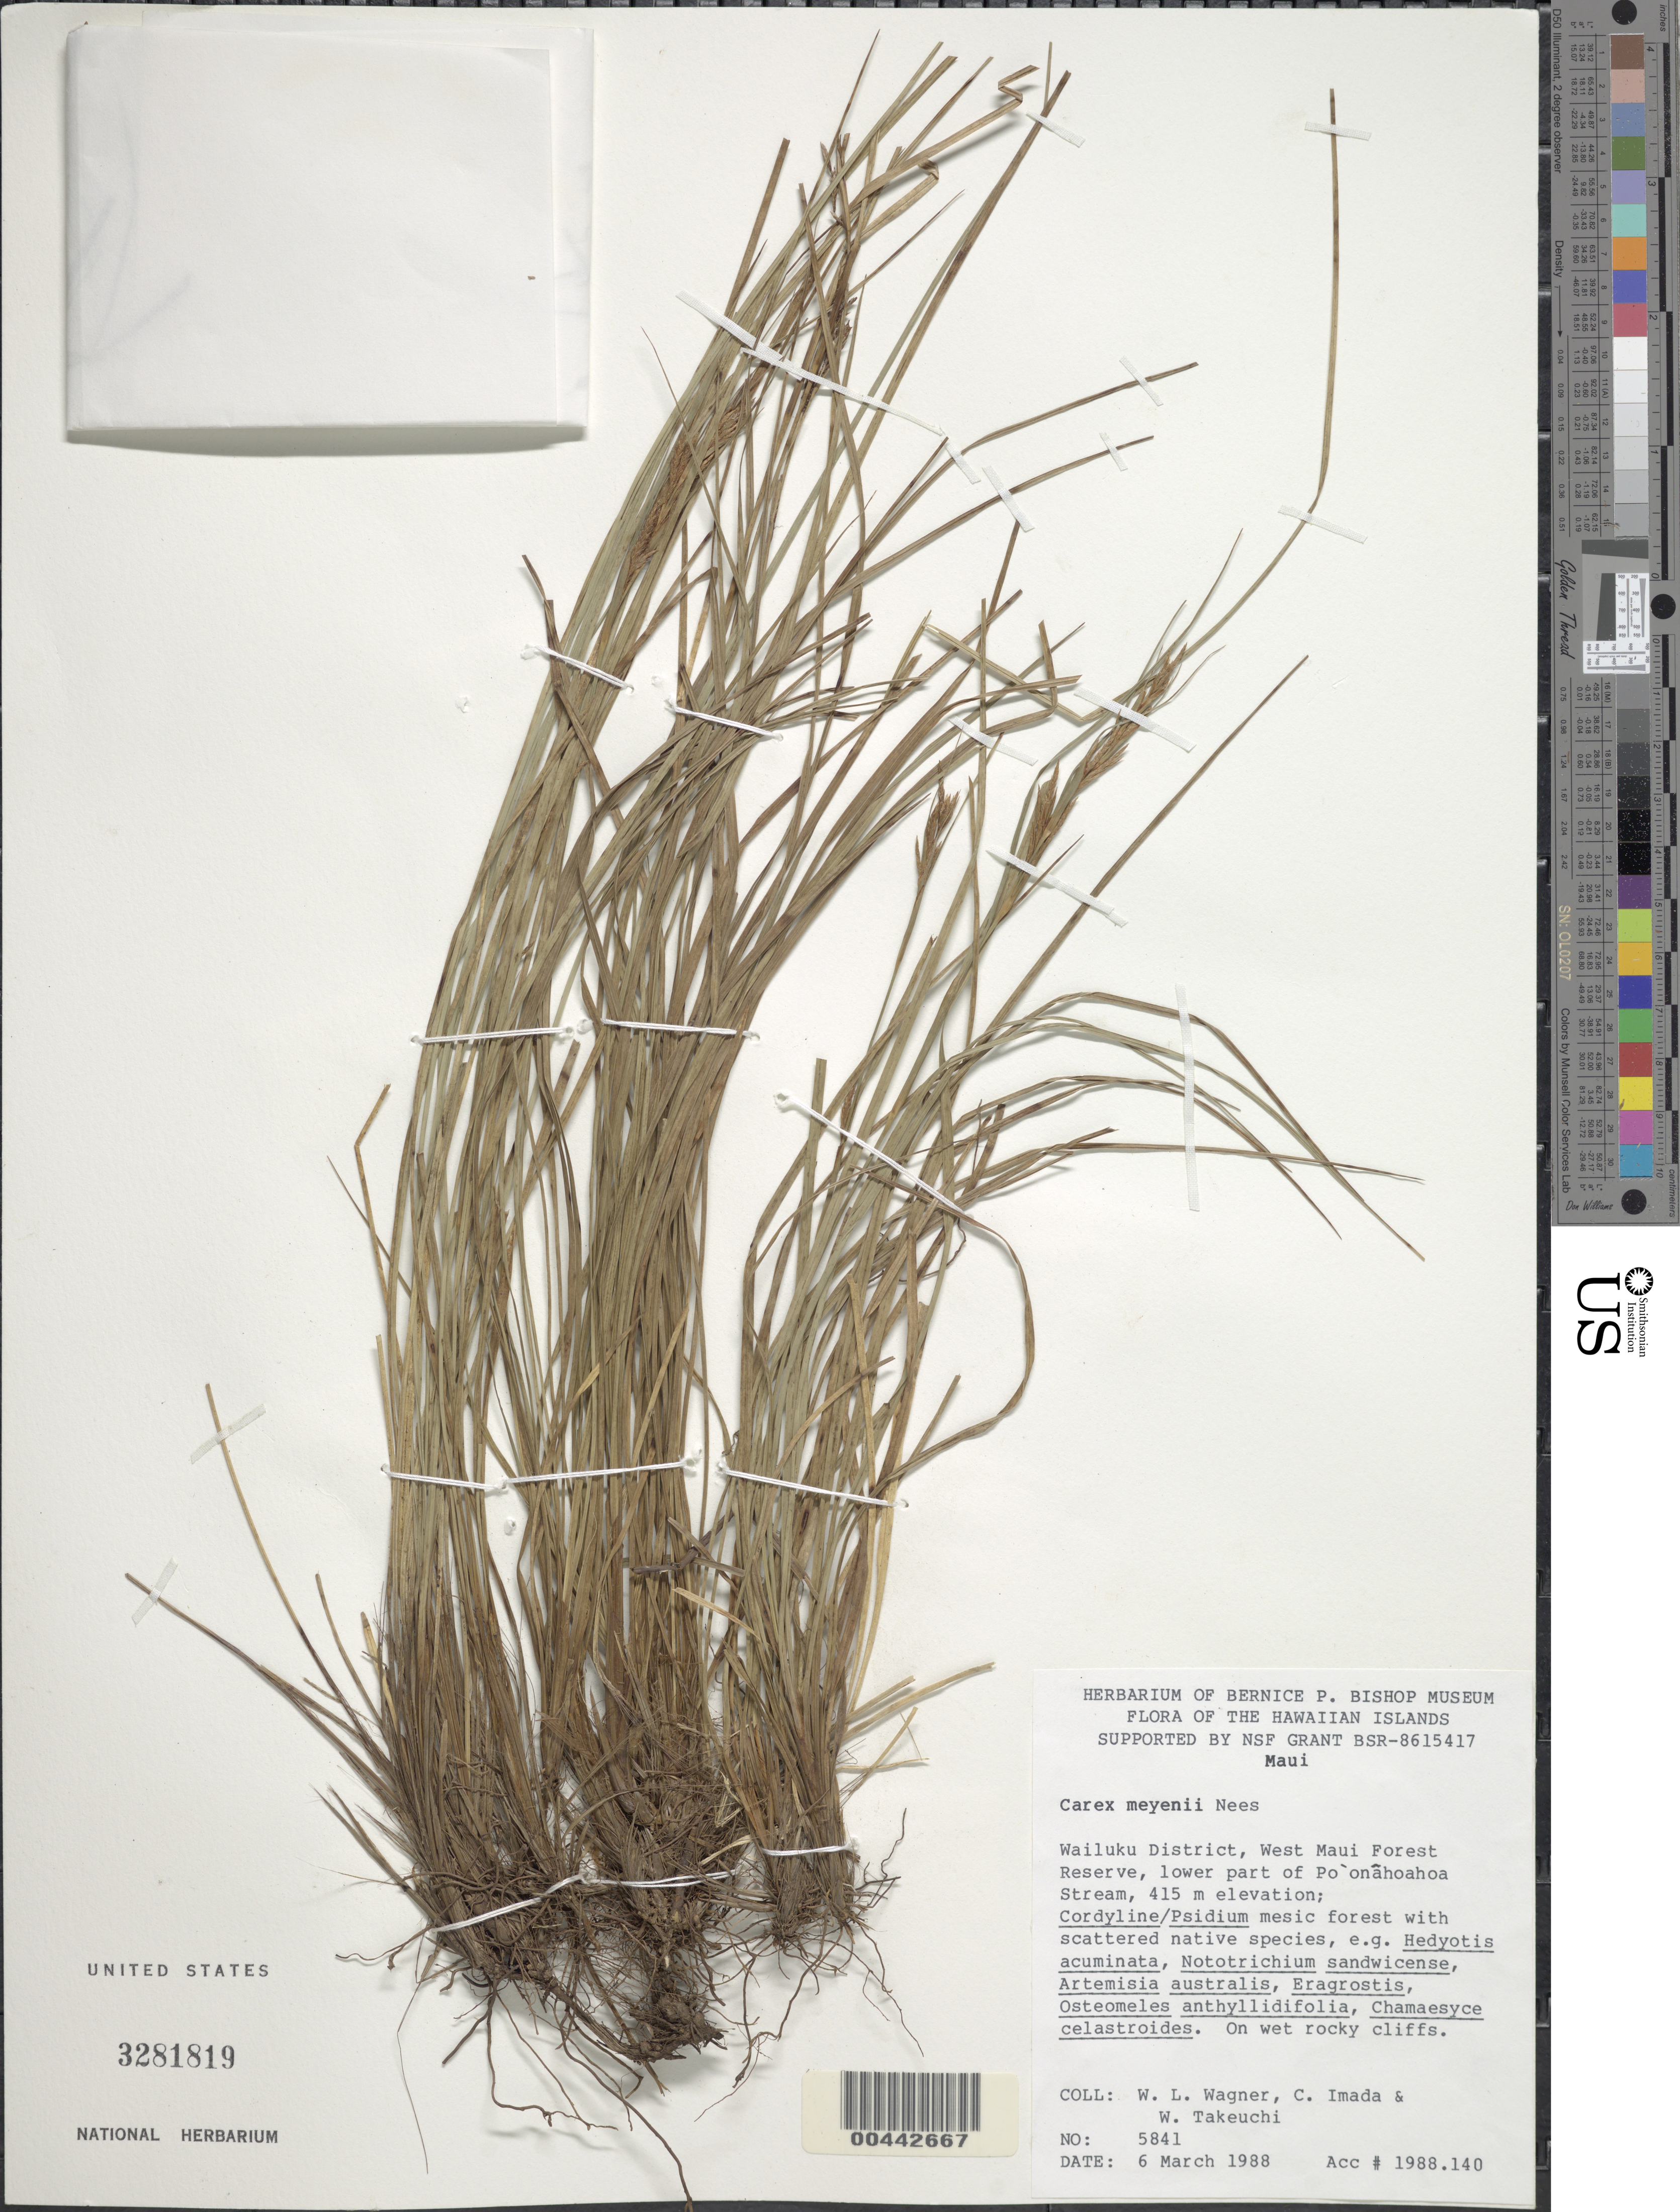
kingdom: Plantae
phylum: Tracheophyta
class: Liliopsida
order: Poales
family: Cyperaceae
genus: Carex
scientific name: Carex meyenii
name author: Nees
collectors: W. L. Wagner, C. Imada & W. N. Takeuchi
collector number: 5841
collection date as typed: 6 Mar 1988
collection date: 1988-03-06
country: United States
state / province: Hawaii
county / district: Maui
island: Maui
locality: Wailuku District, West Maui Forest Reserve, lower part of Po'onahoahoa Stream.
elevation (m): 415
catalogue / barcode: US 3281819